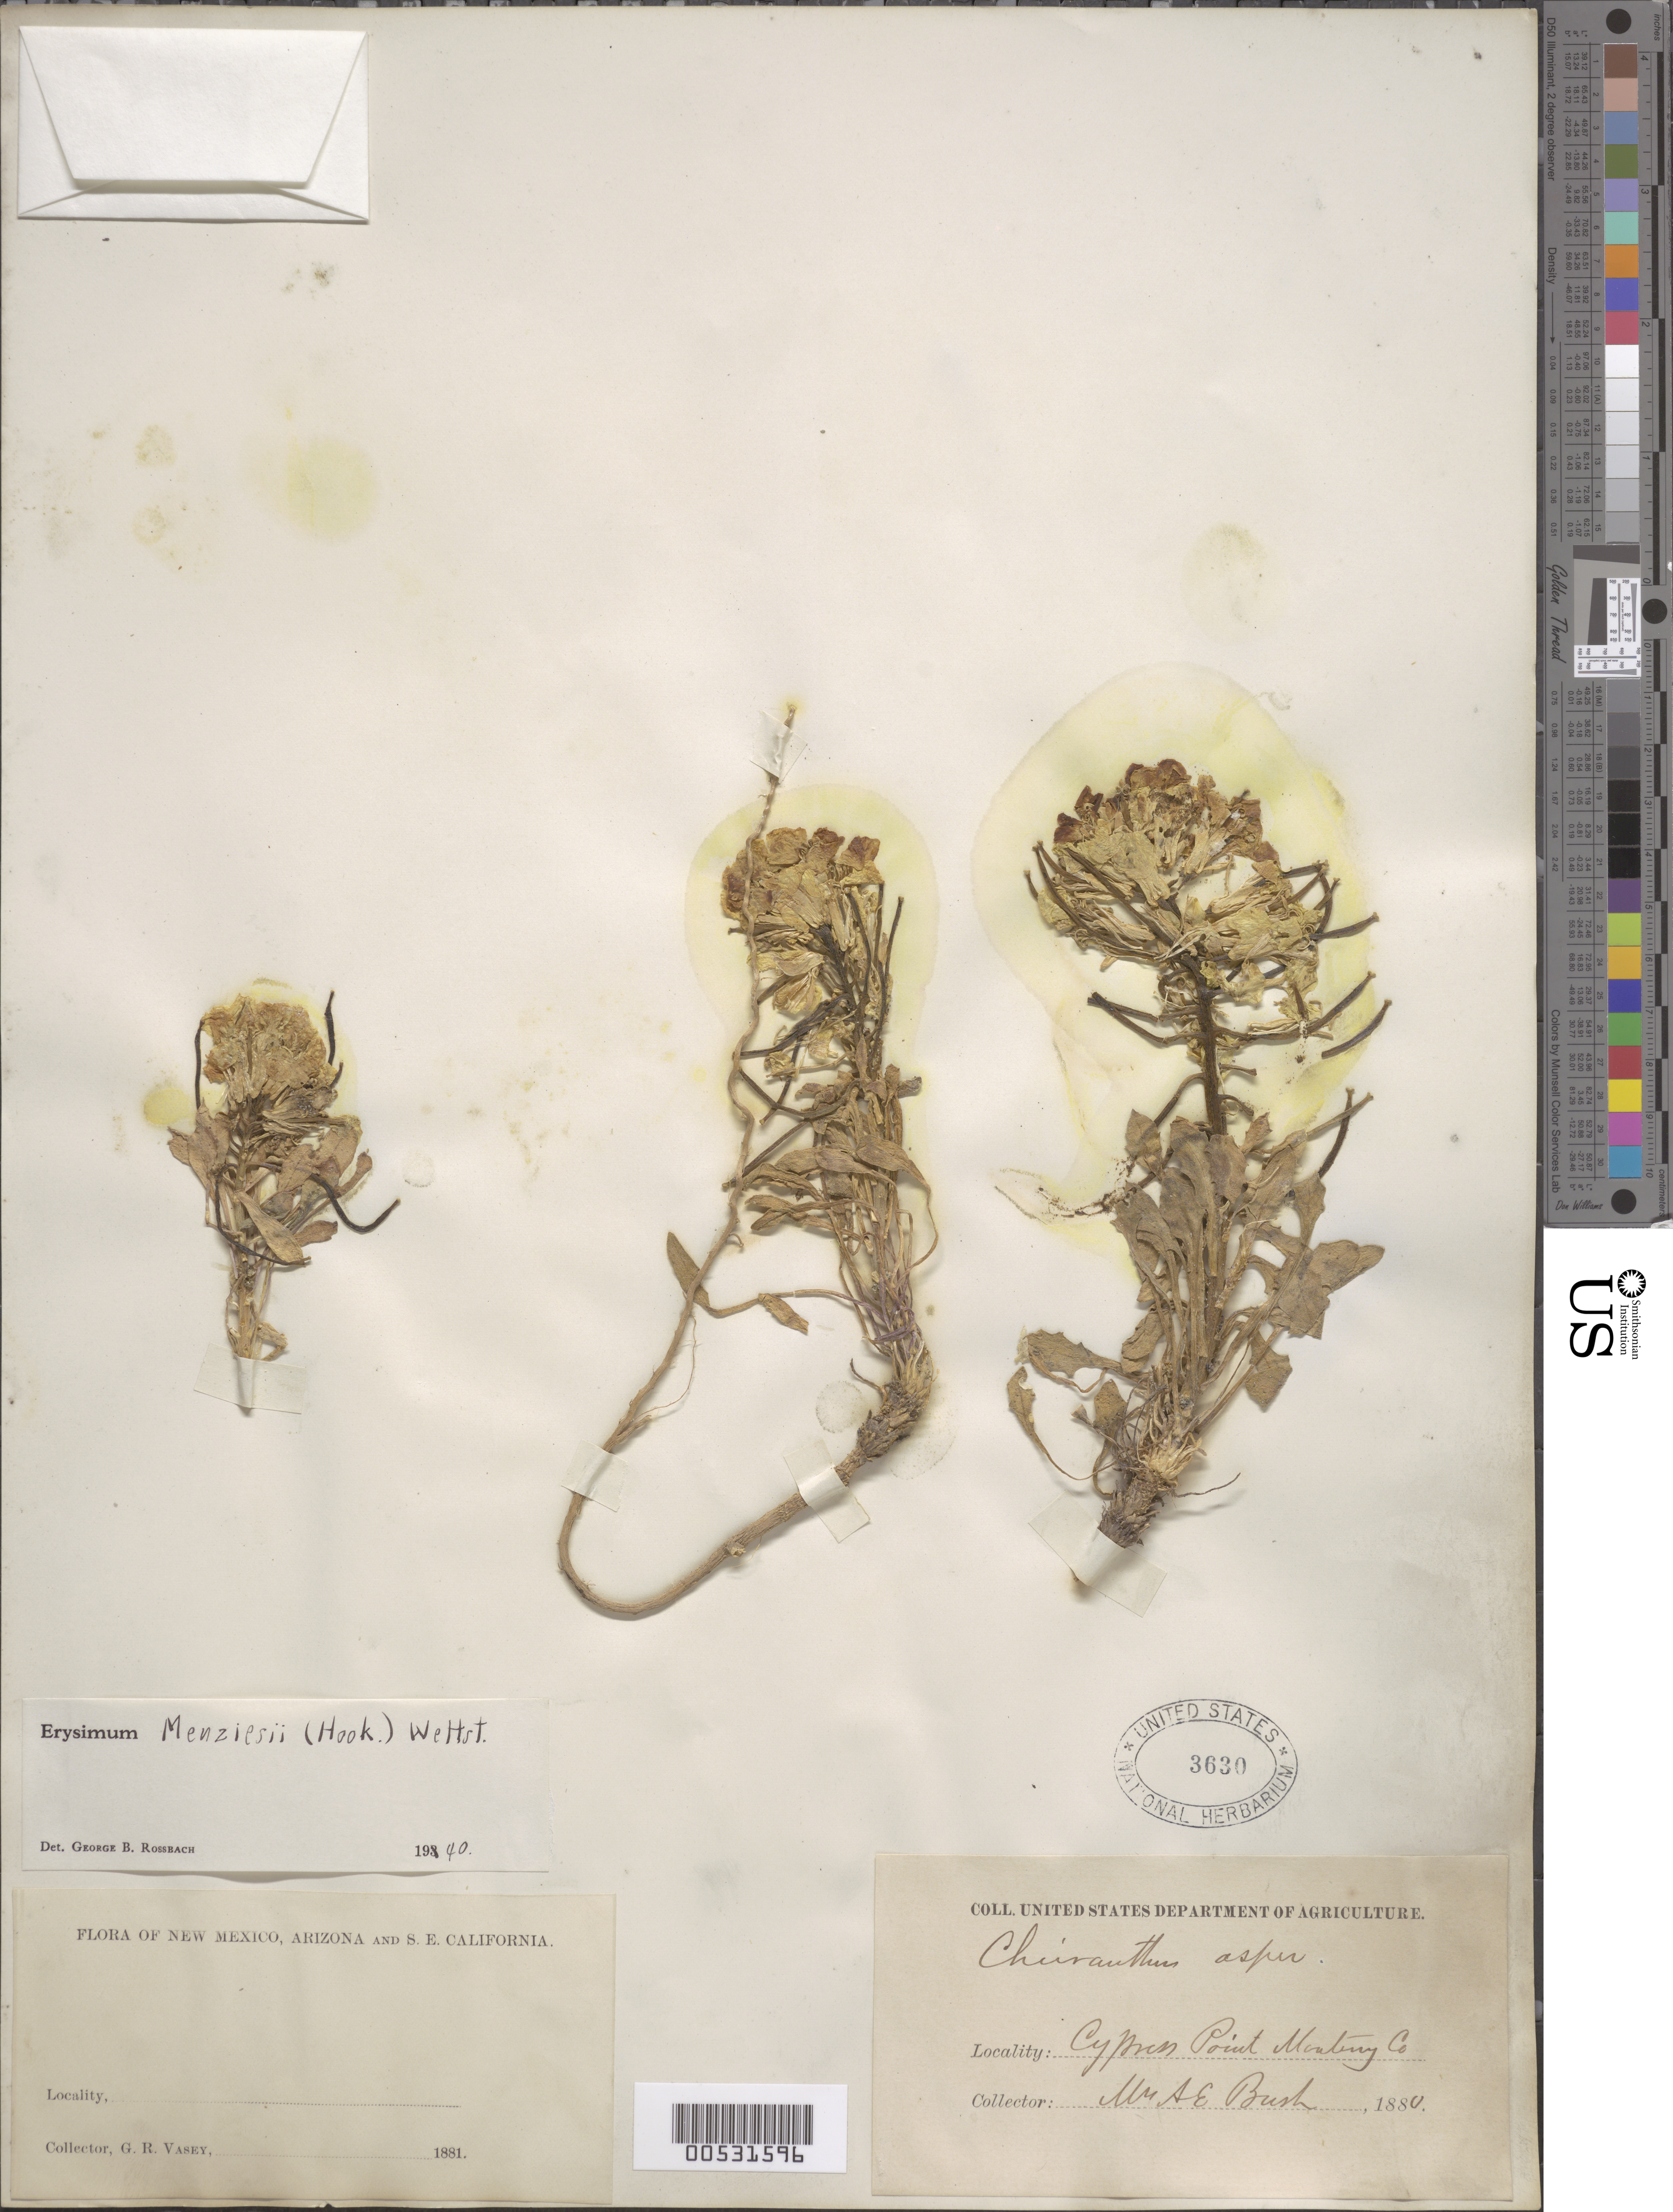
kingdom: Plantae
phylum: Tracheophyta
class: Magnoliopsida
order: Brassicales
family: Brassicaceae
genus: Erysimum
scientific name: Erysimum menziesii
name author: (Hook.) Wettst.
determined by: Rossbach, G. B.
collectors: A. E. Bush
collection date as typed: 1880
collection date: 1880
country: United States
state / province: California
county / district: Monterey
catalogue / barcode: US 3630